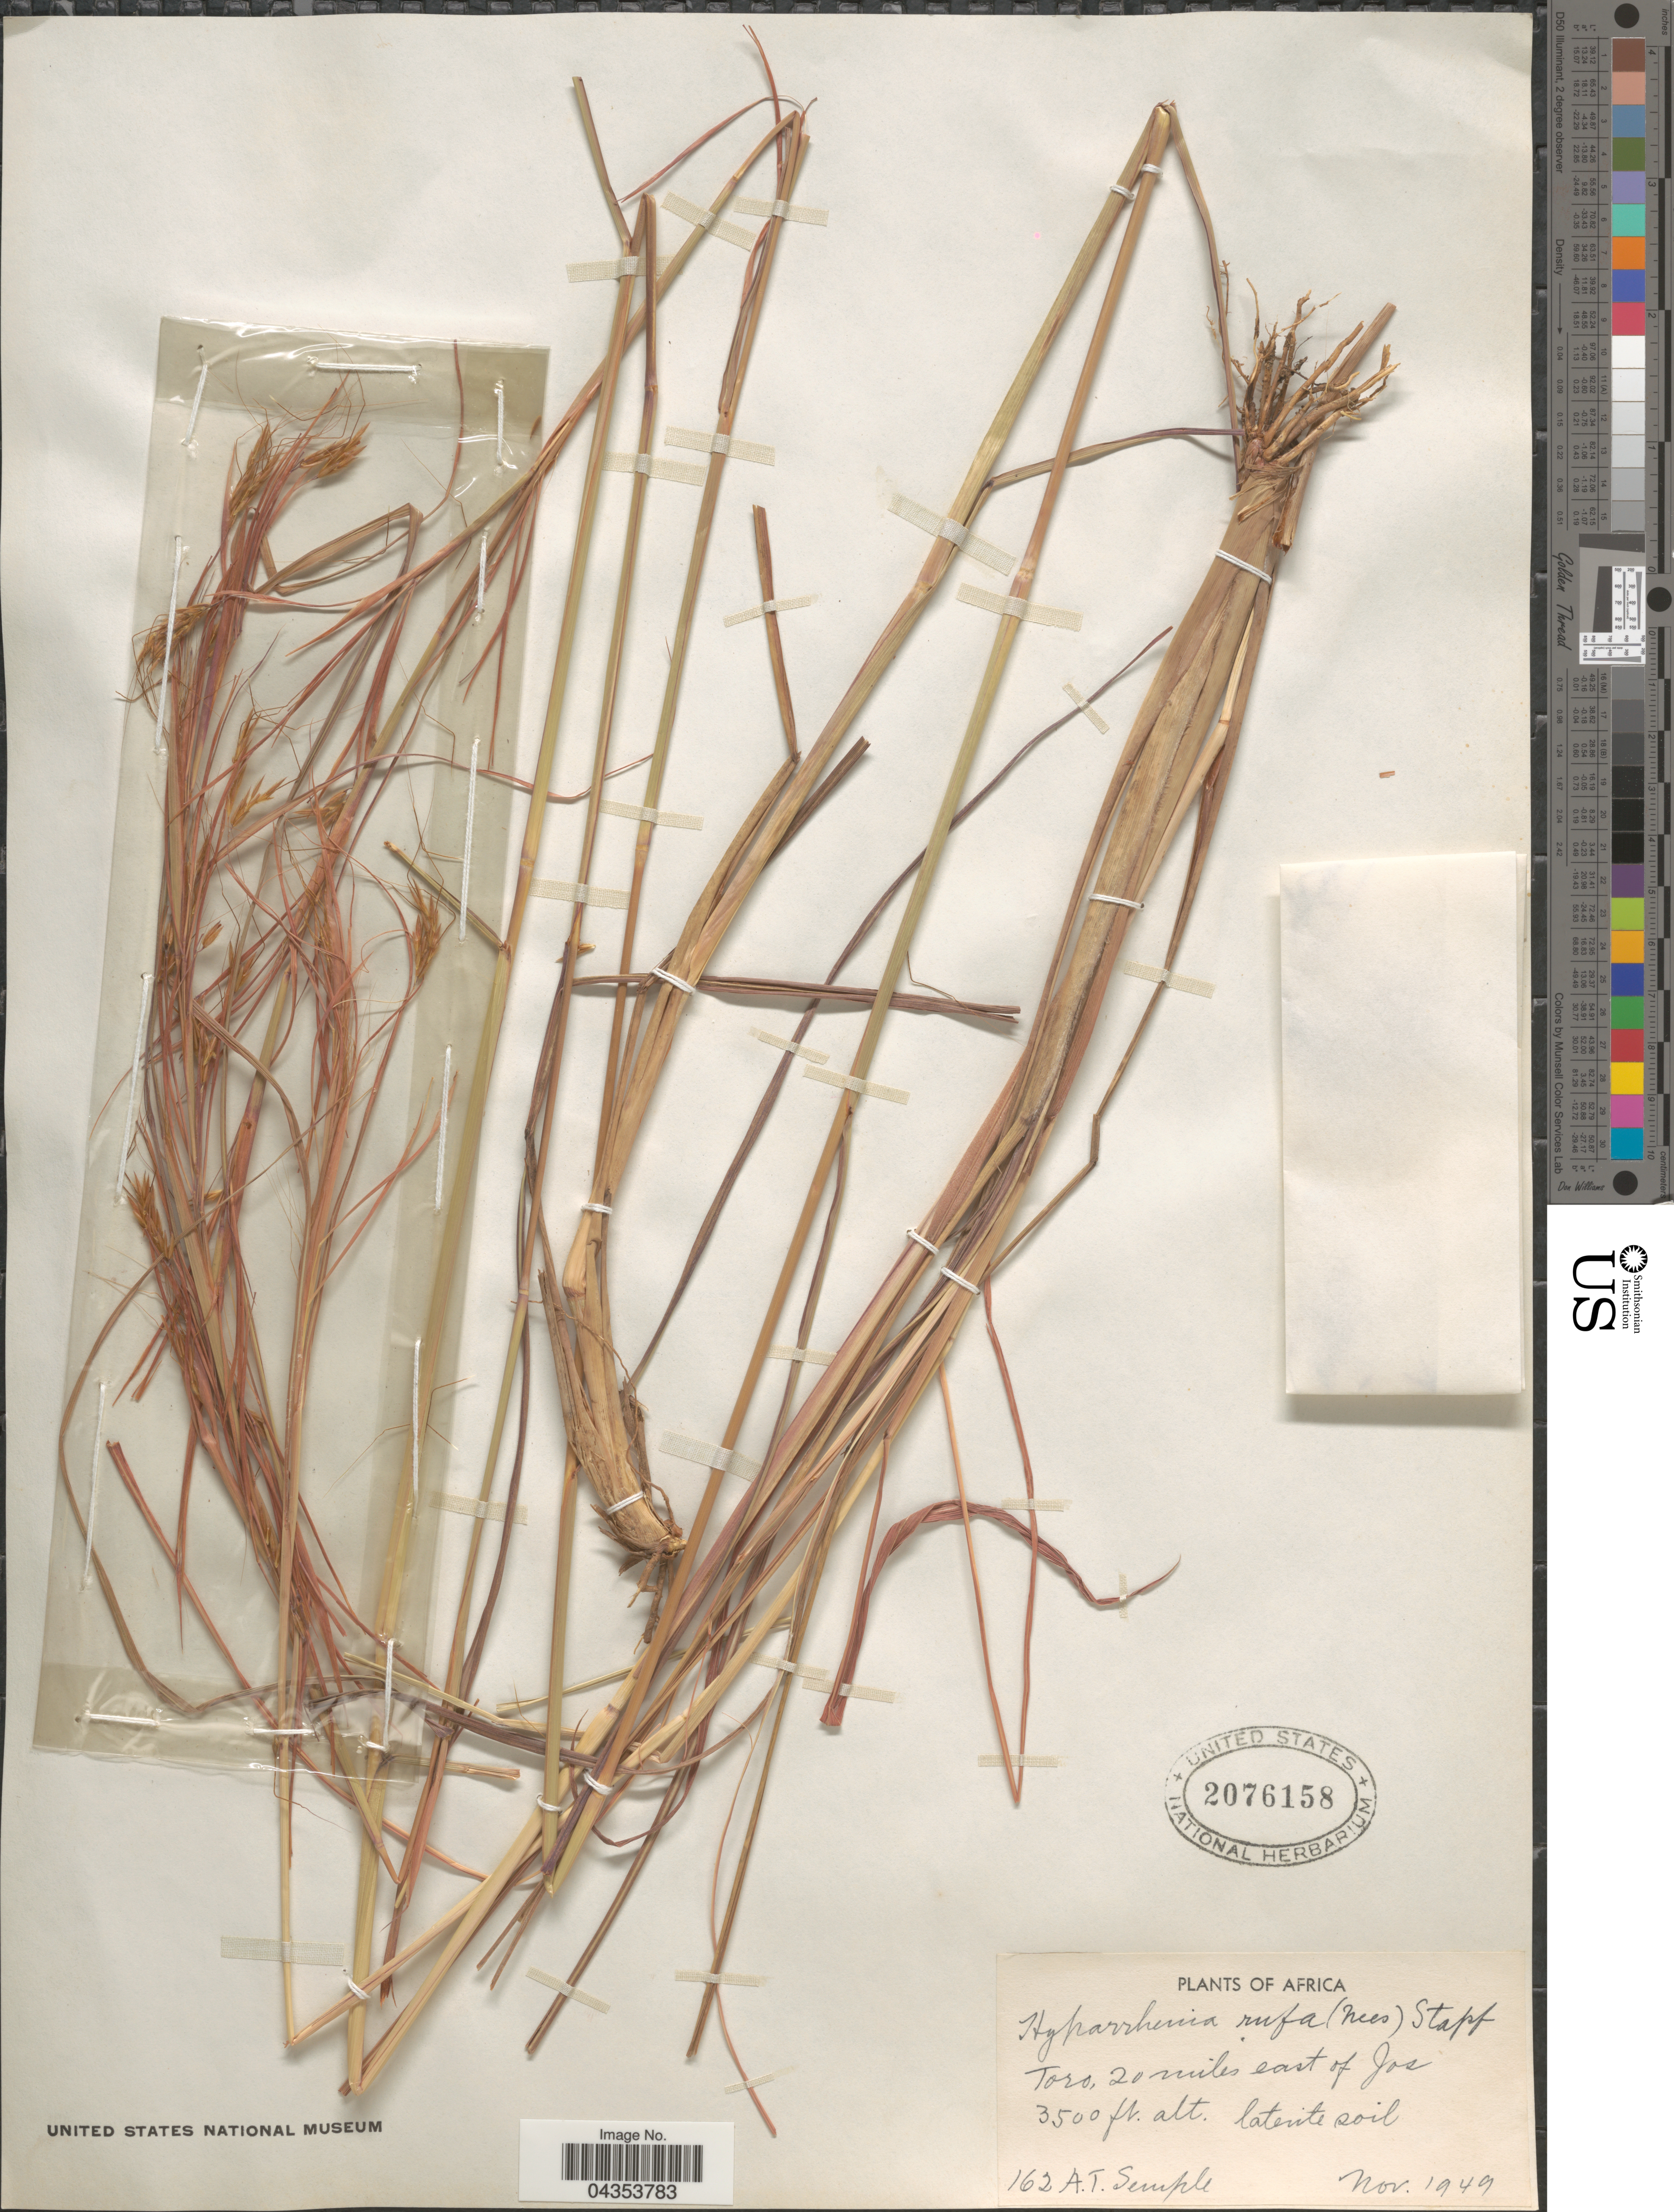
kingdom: Plantae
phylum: Tracheophyta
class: Liliopsida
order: Poales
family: Poaceae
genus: Hyparrhenia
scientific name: Hyparrhenia rufa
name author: (Nees) Stapf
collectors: A. Semple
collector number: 162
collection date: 1949-11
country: Nigeria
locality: Africa. Toro, 20 miles east of Jos.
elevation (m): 1067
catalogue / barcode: US 2076158